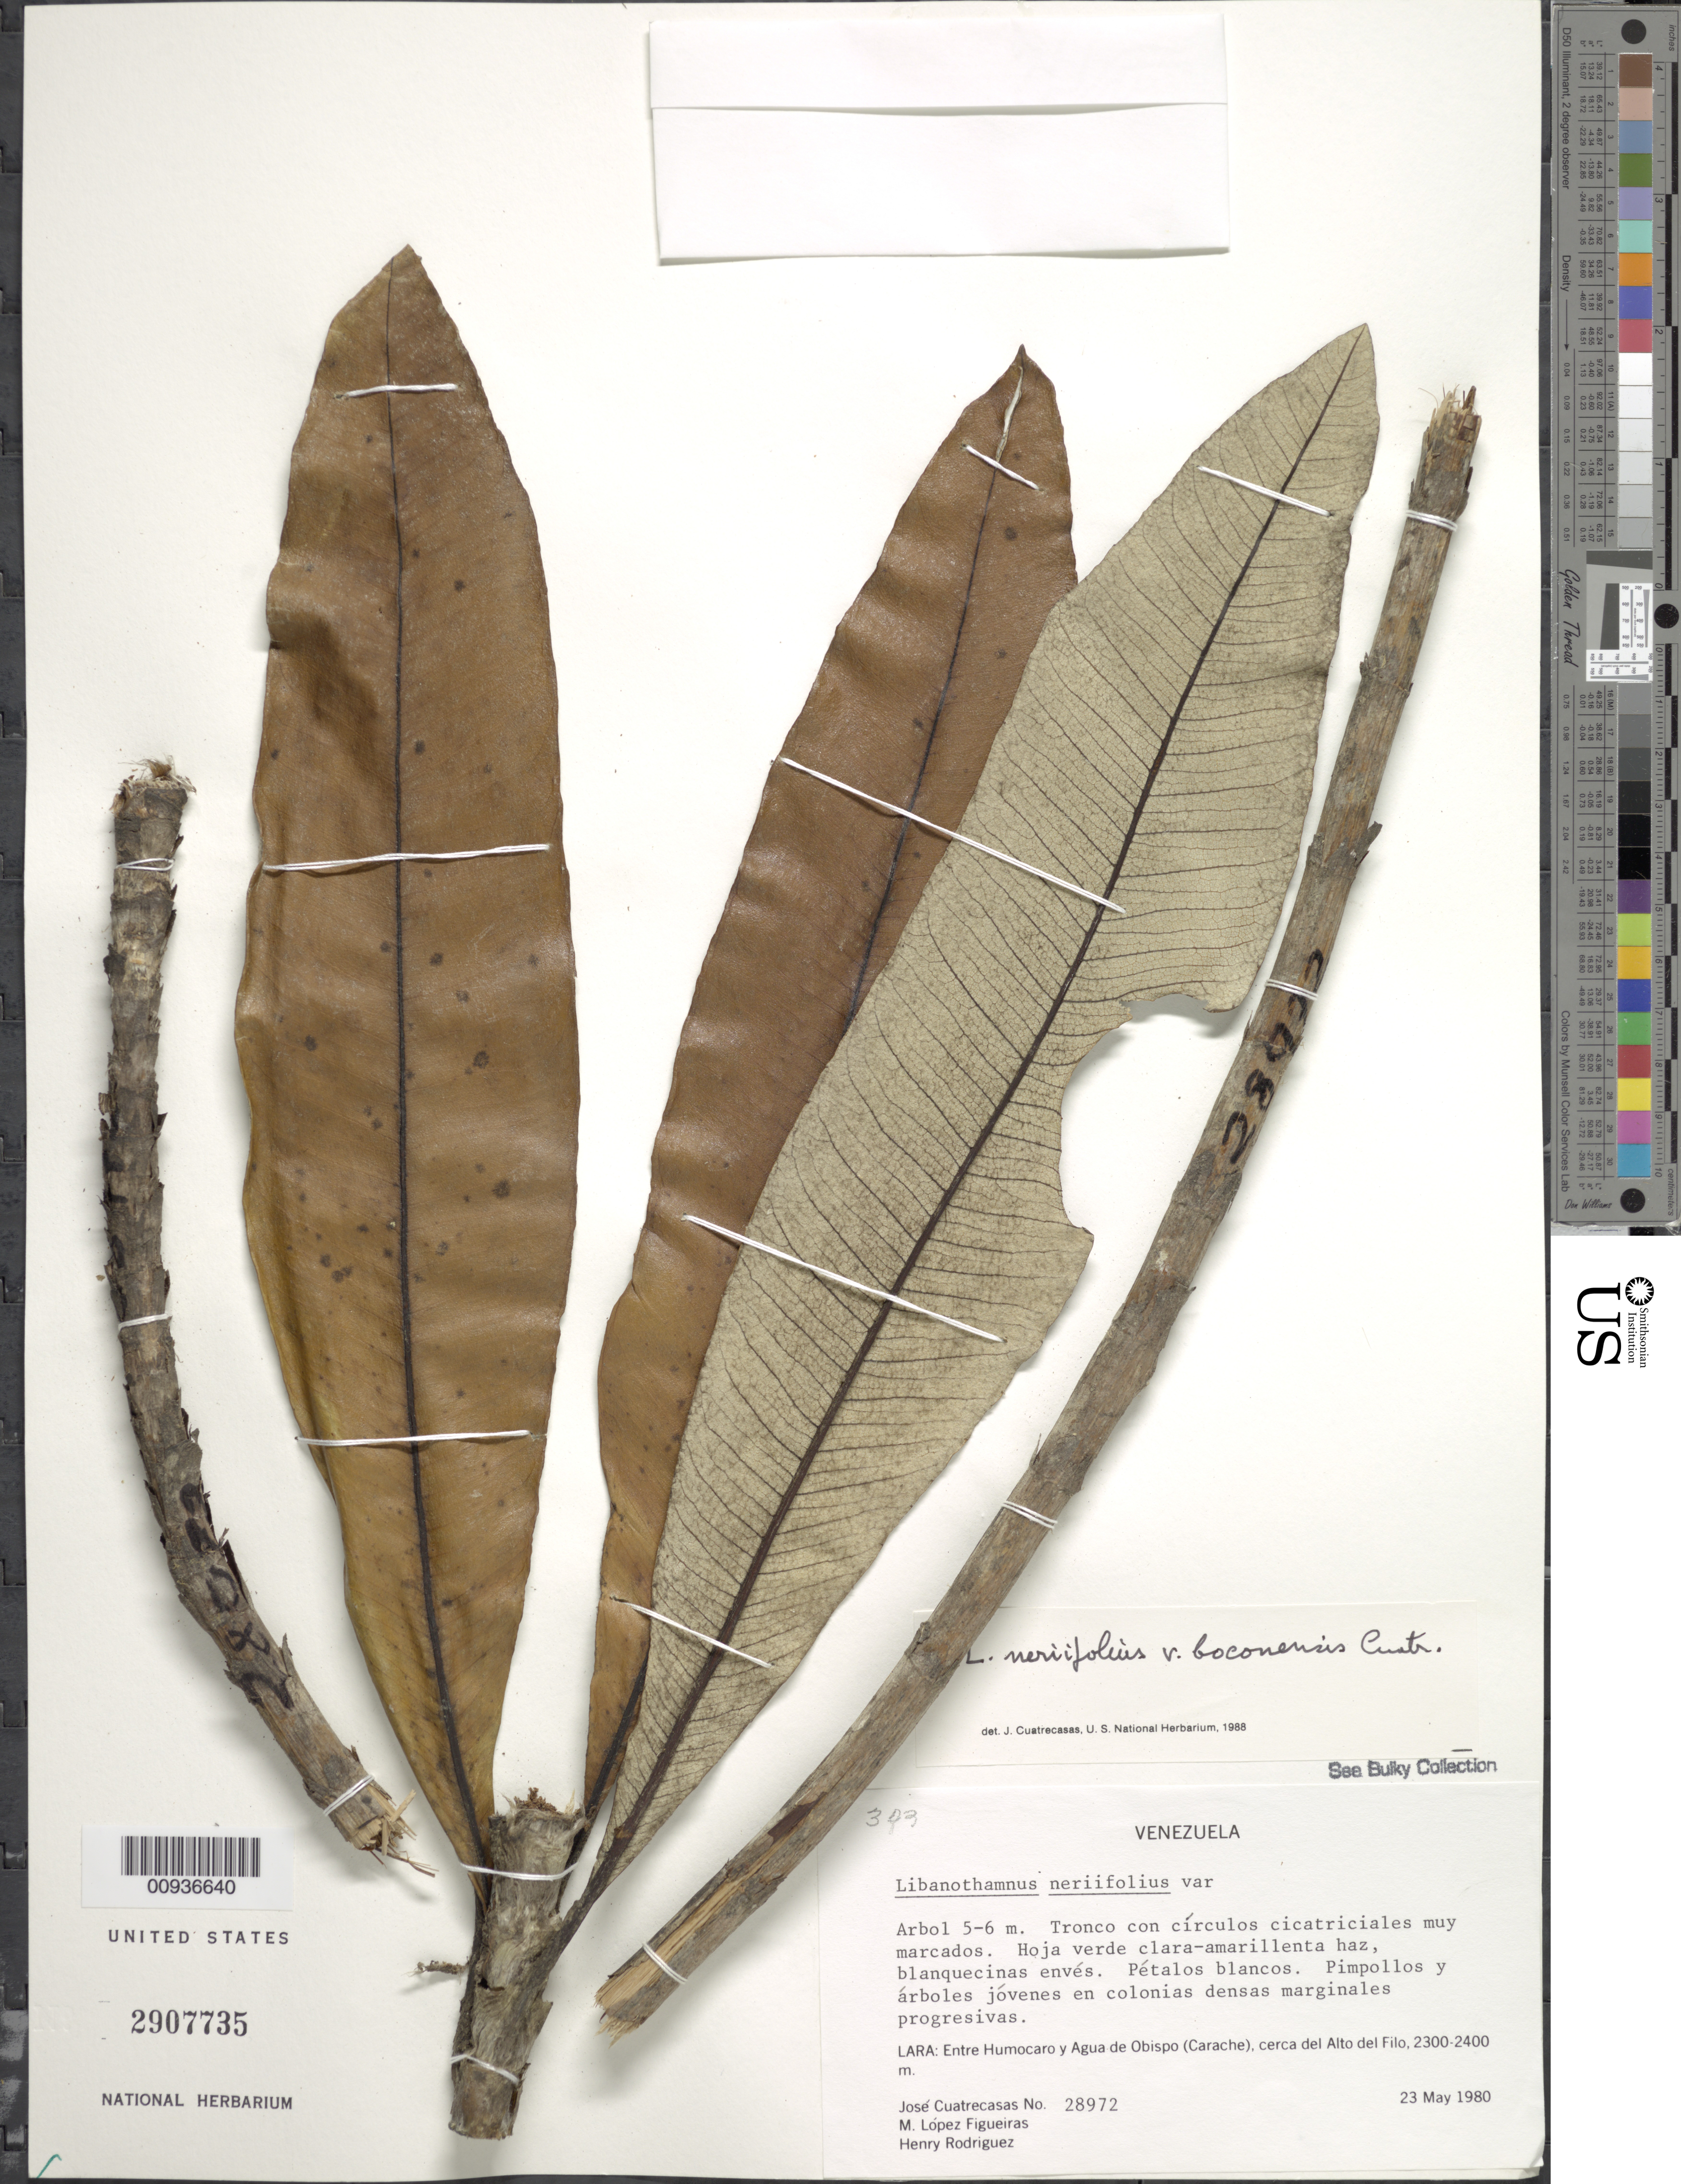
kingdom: Plantae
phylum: Tracheophyta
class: Magnoliopsida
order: Asterales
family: Asteraceae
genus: Libanothamnus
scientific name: Libanothamnus neriifolius var. boconensis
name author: Cuatrec.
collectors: J. Cuatrecasas, M. López Figueiras & H. A. Rodriguez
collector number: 28972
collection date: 1980-05-23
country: Venezuela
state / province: Lara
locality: Entre Humocaro y Agua de Obispo (Carache), cerca del Alto del Filo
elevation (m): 2300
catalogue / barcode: US 2907735